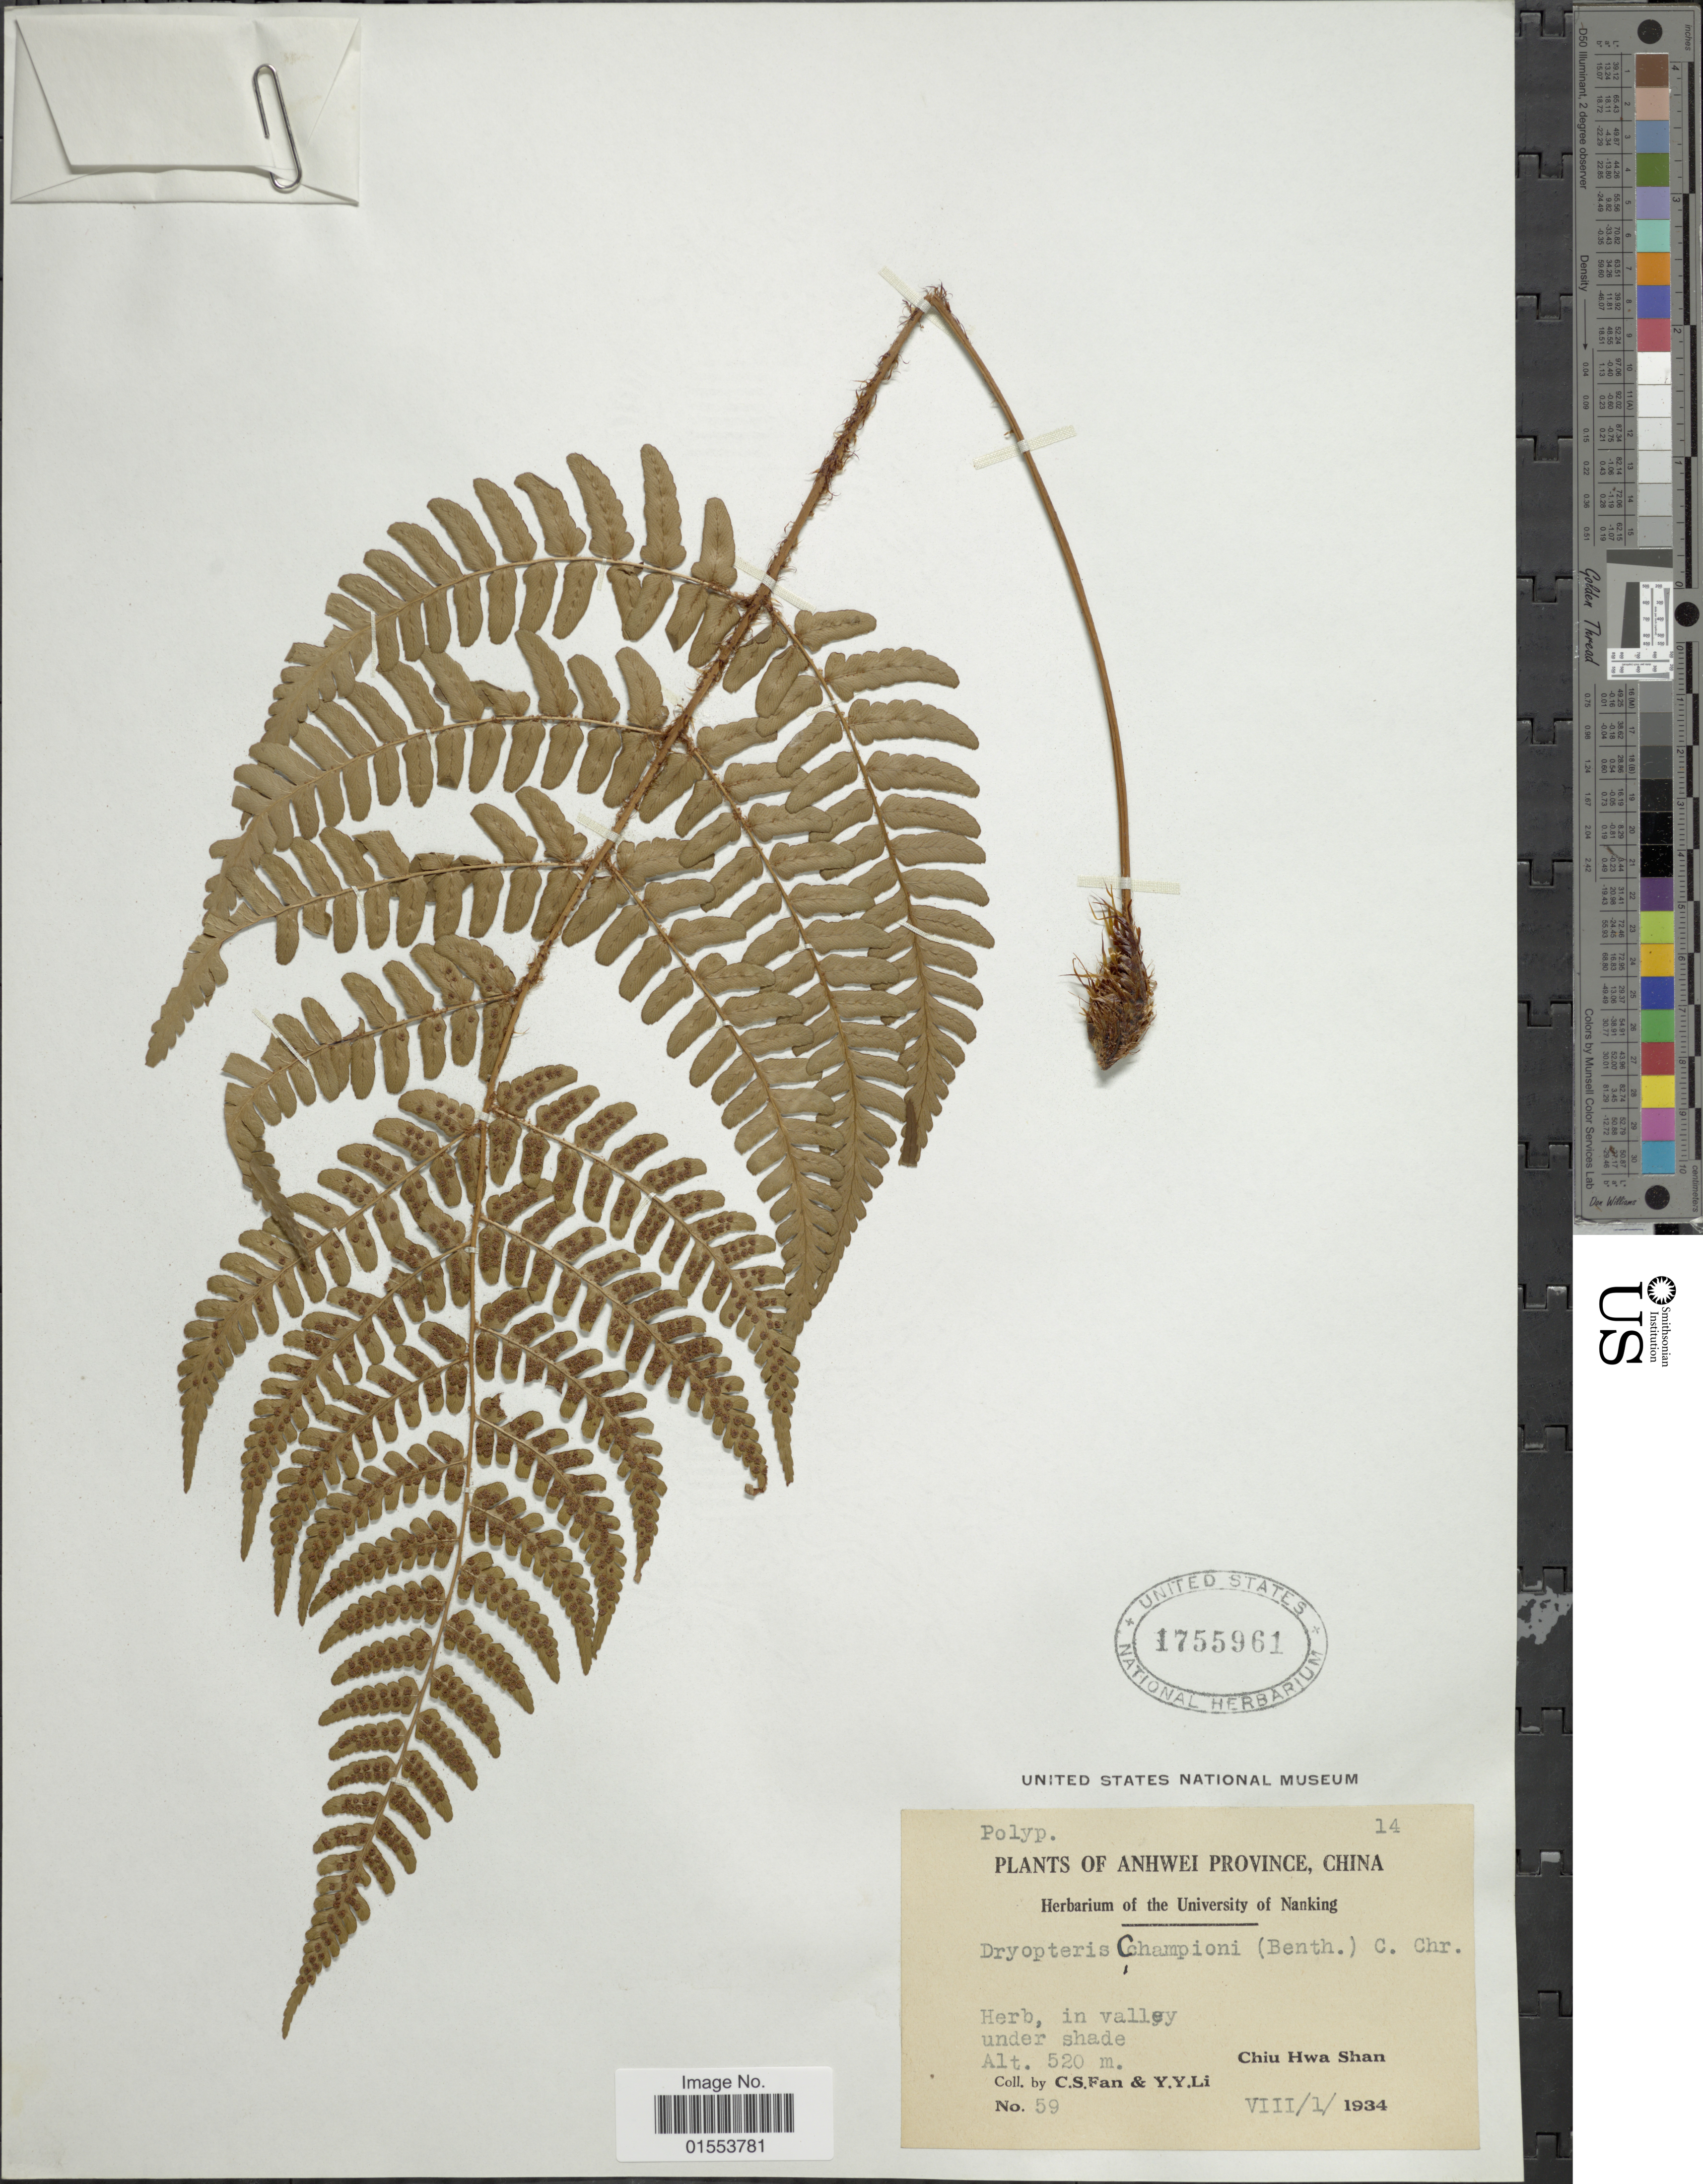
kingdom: Plantae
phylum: Tracheophyta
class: Polypodiopsida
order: Polypodiales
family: Dryopteridaceae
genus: Dryopteris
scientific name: Dryopteris championii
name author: (Benth.) C. Chr.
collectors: C. S. Fan & Y. Y. Li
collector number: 59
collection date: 1934-08-01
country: China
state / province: Anhui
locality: Anhwei Province, China. Chiu hwa Shan.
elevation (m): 520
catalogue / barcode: US 1755961